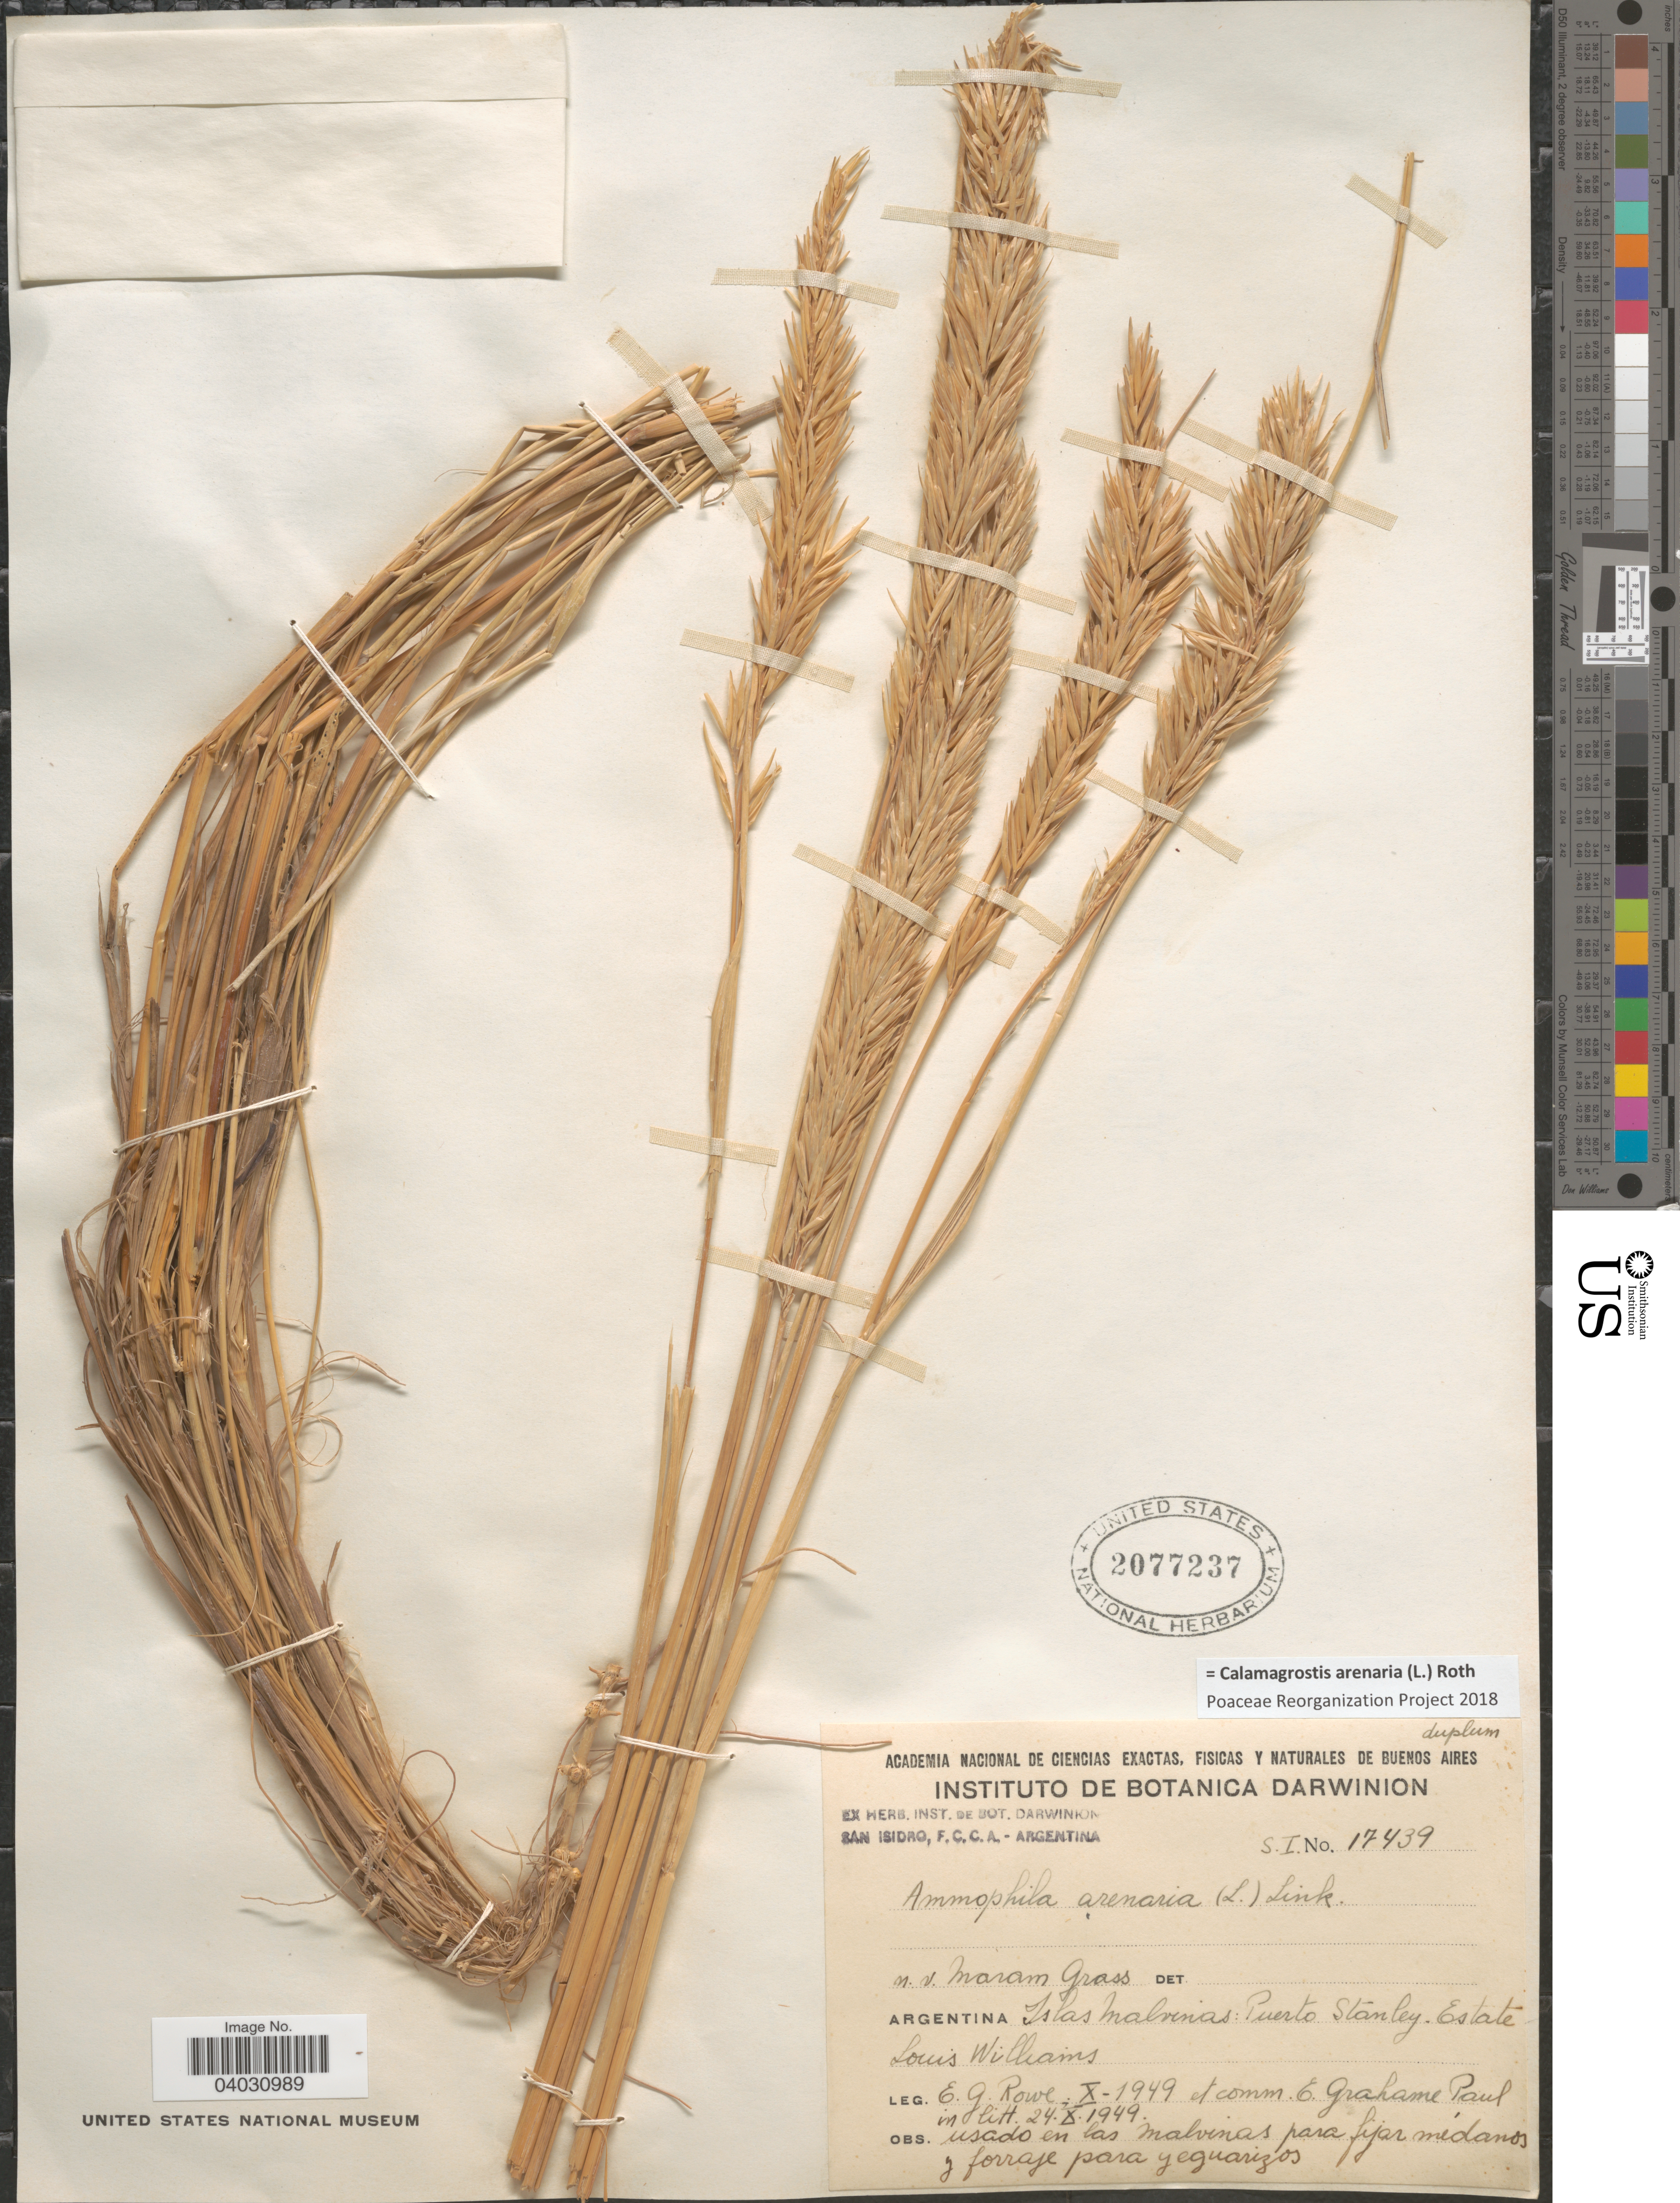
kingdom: Plantae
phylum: Tracheophyta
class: Liliopsida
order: Poales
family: Poaceae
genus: Calamagrostis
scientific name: Calamagrostis arenaria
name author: (L.) Roth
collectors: E. Rowe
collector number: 17439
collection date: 1949-10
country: Argentina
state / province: Buenos Aires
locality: Islas Malvinas: Puerto Stanley. Estate Louis Williams.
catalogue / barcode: US 2077237